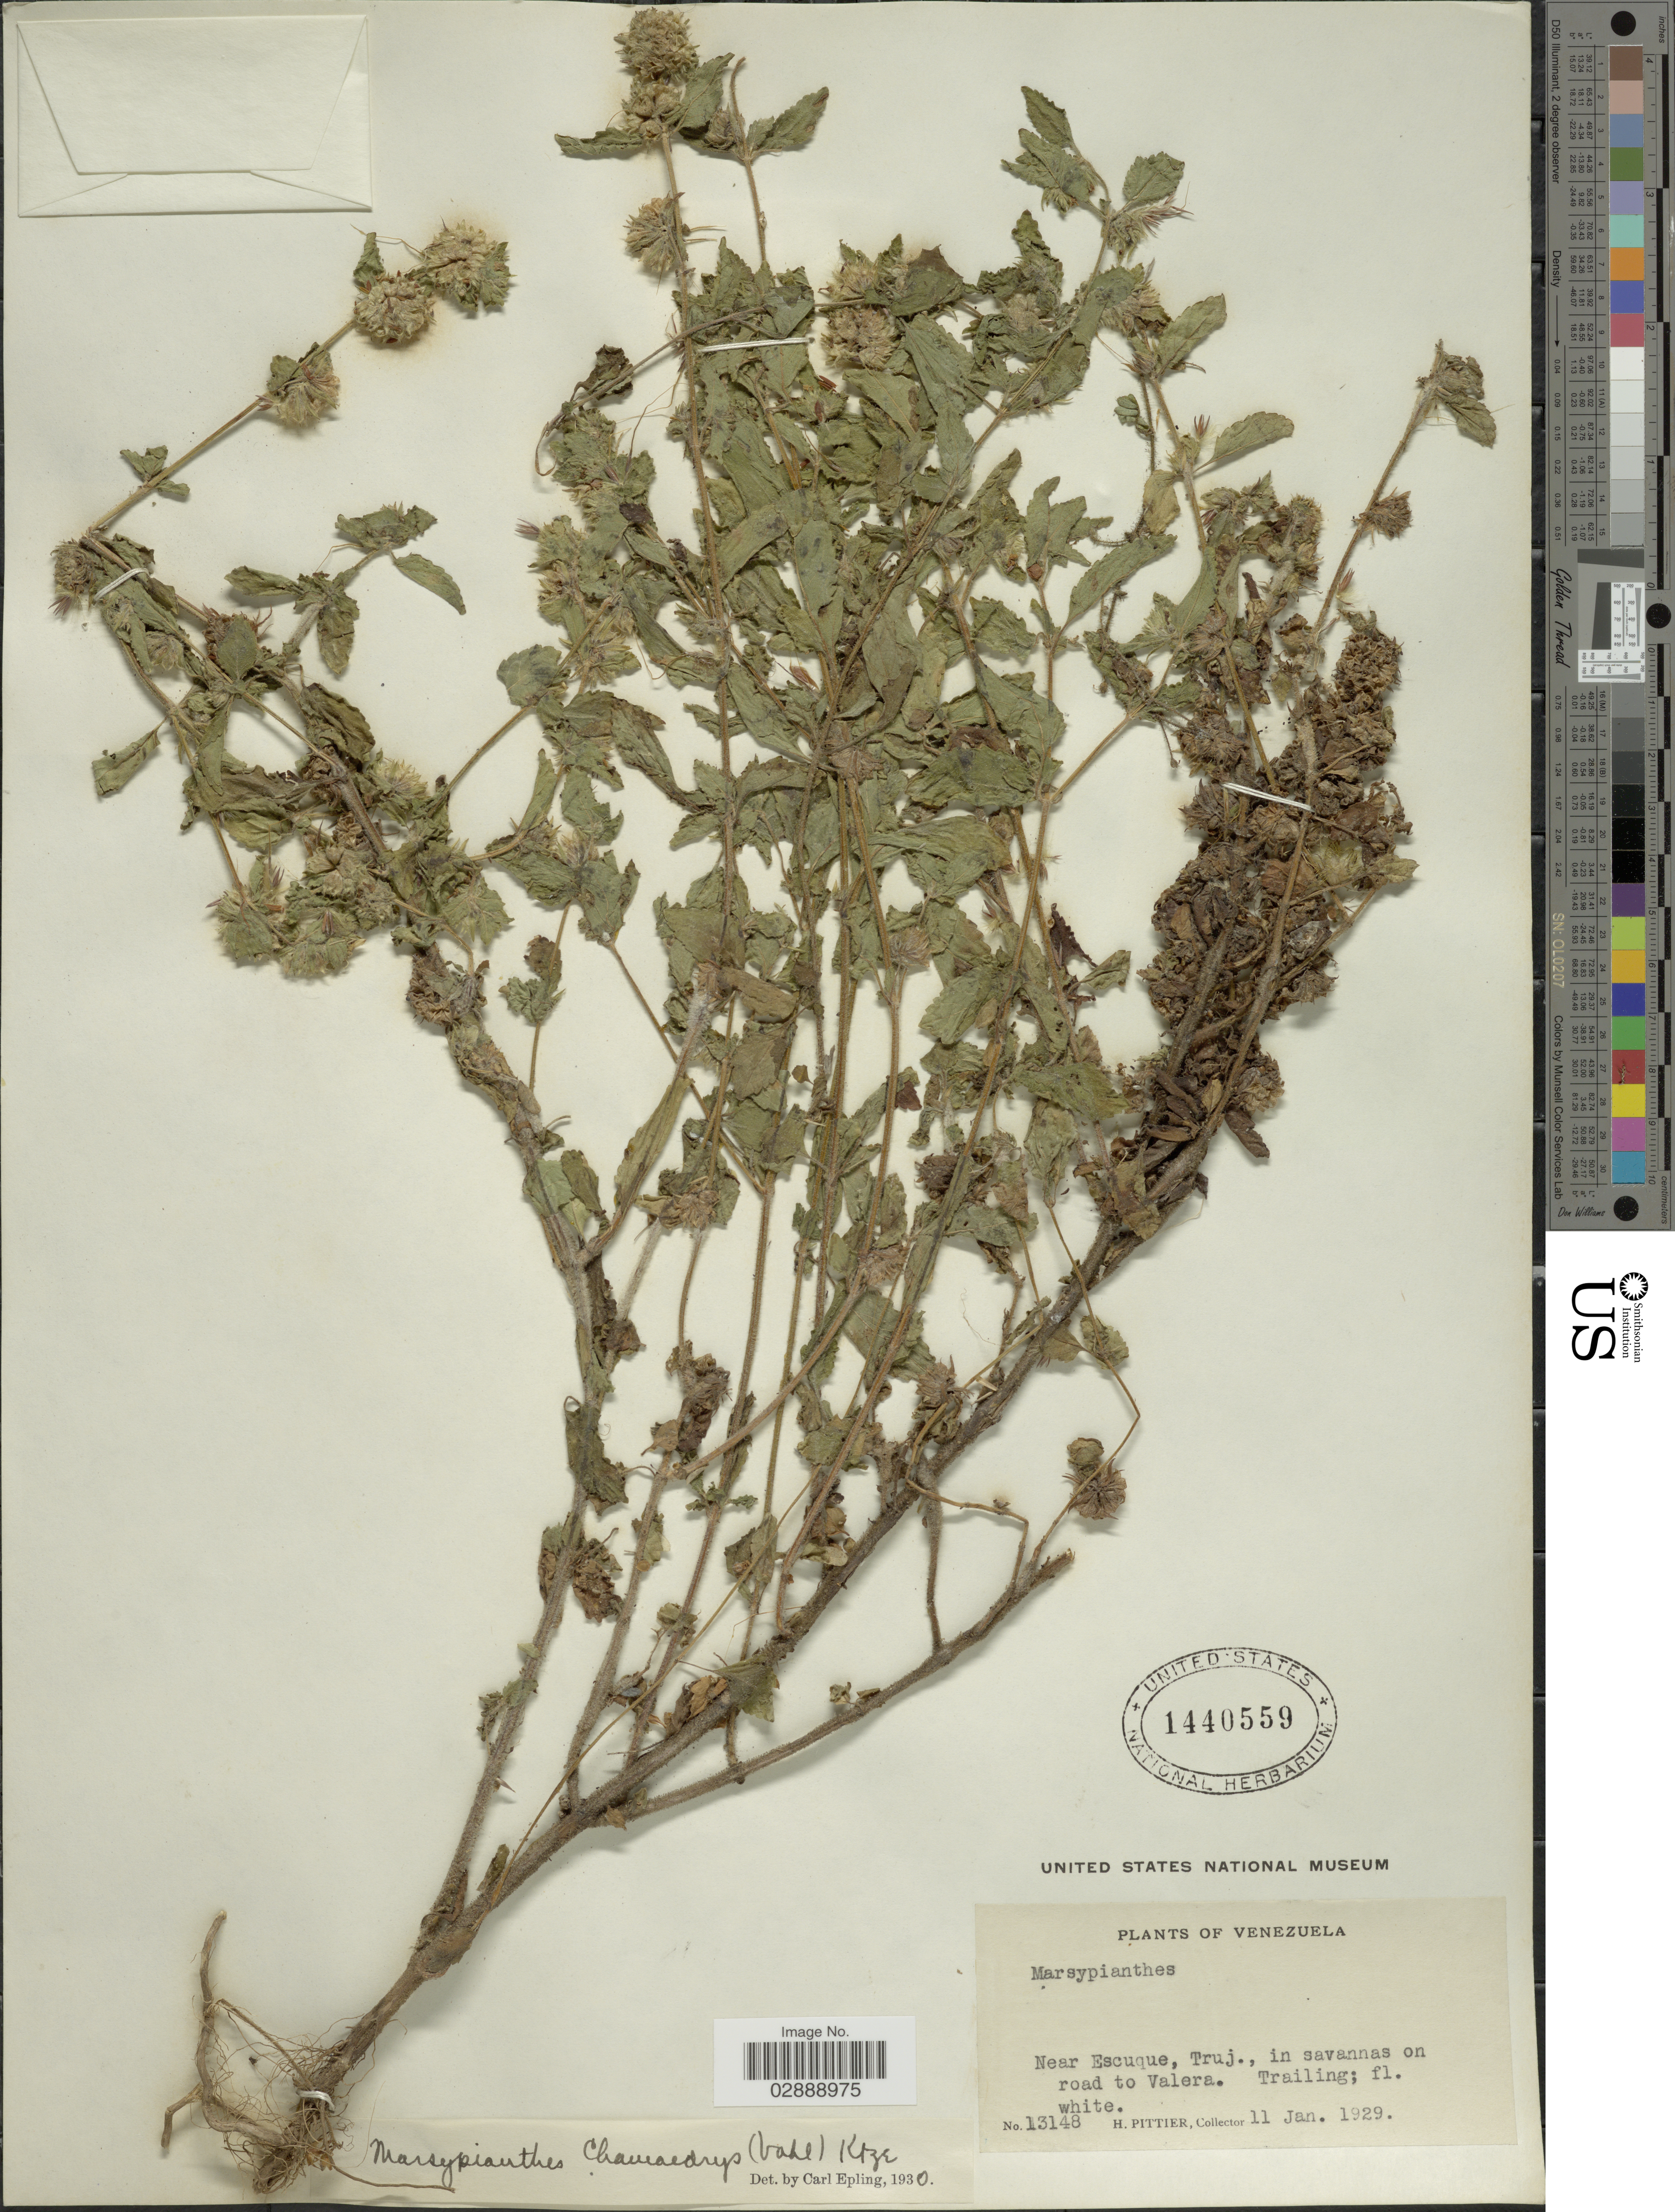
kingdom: Plantae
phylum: Tracheophyta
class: Magnoliopsida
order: Lamiales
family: Lamiaceae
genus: Marsypianthes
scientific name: Marsypianthes chamaedrys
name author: (Vahl) Kuntze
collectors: H. F. Pittier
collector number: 13148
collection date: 1929-01-11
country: Venezuela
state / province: Trujillo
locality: Near Escuque, Truj., in savannas on road to Valera.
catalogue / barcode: US 1440559